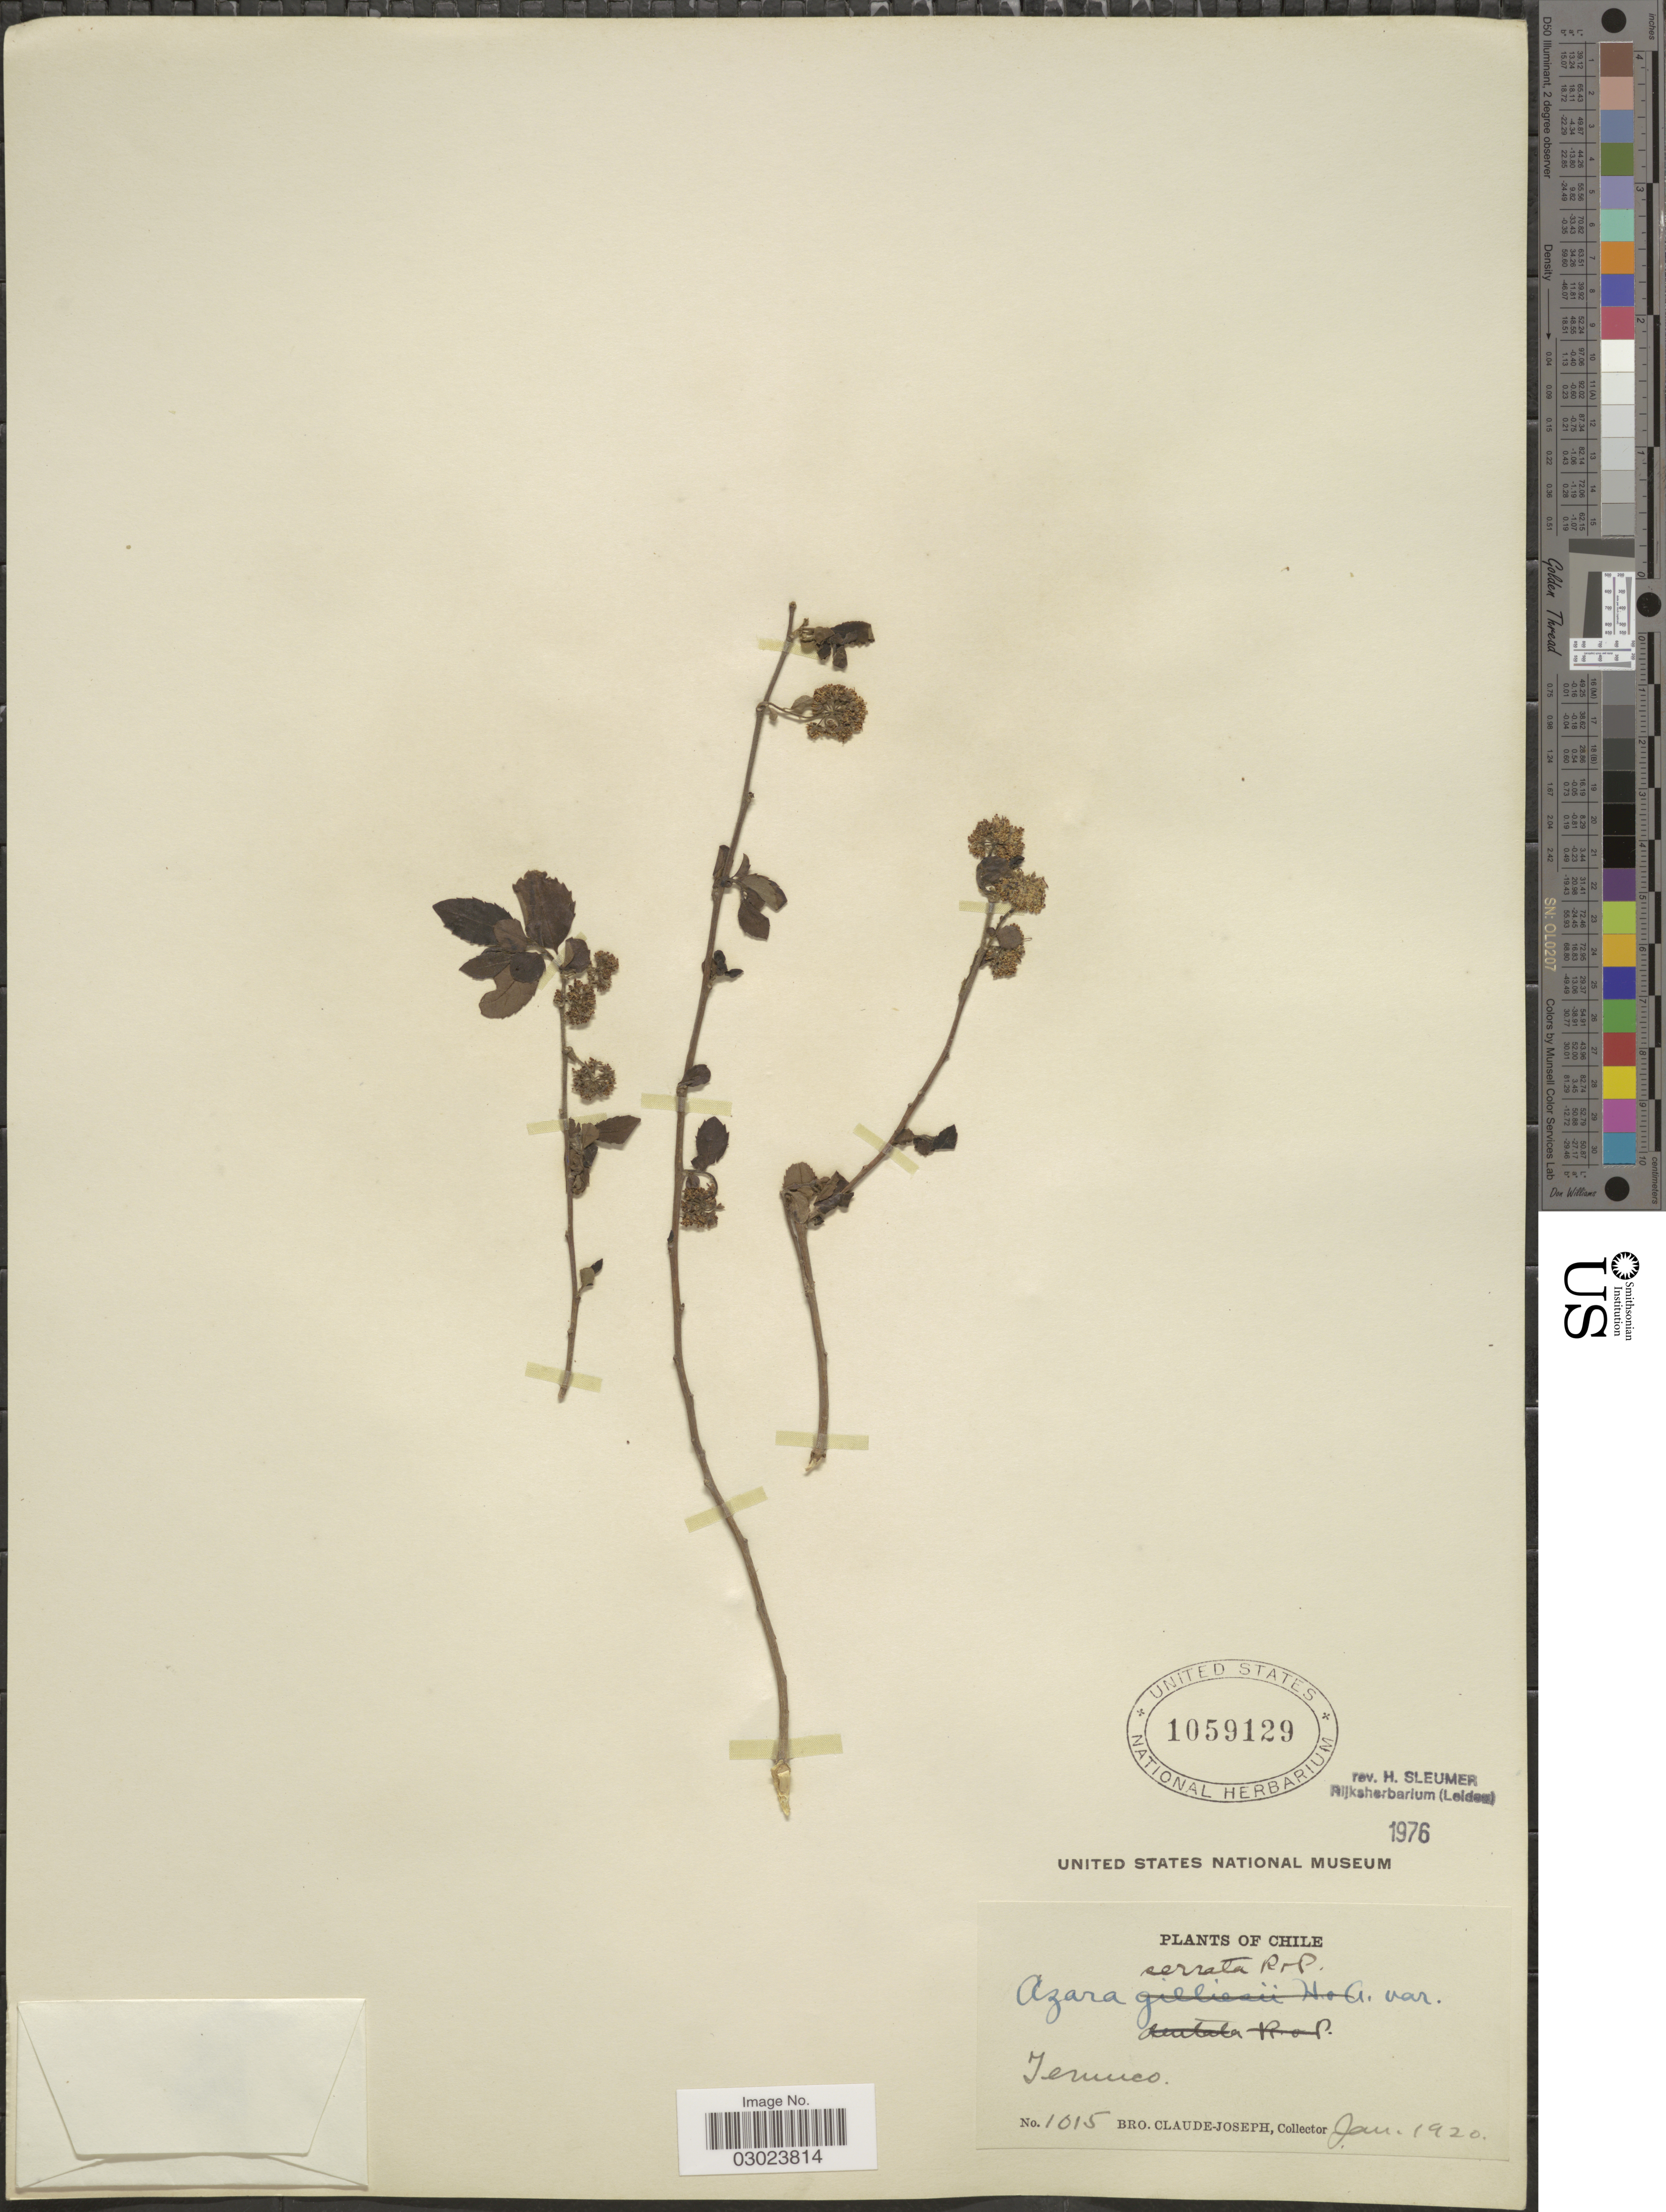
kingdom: Plantae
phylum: Tracheophyta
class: Magnoliopsida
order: Malpighiales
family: Salicaceae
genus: Azara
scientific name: Azara serrata var. serrata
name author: Ruiz & Pav.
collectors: Bro. Claude-Joseph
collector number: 1015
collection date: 1920-01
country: Chile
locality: Temuco.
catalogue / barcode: US 1059129